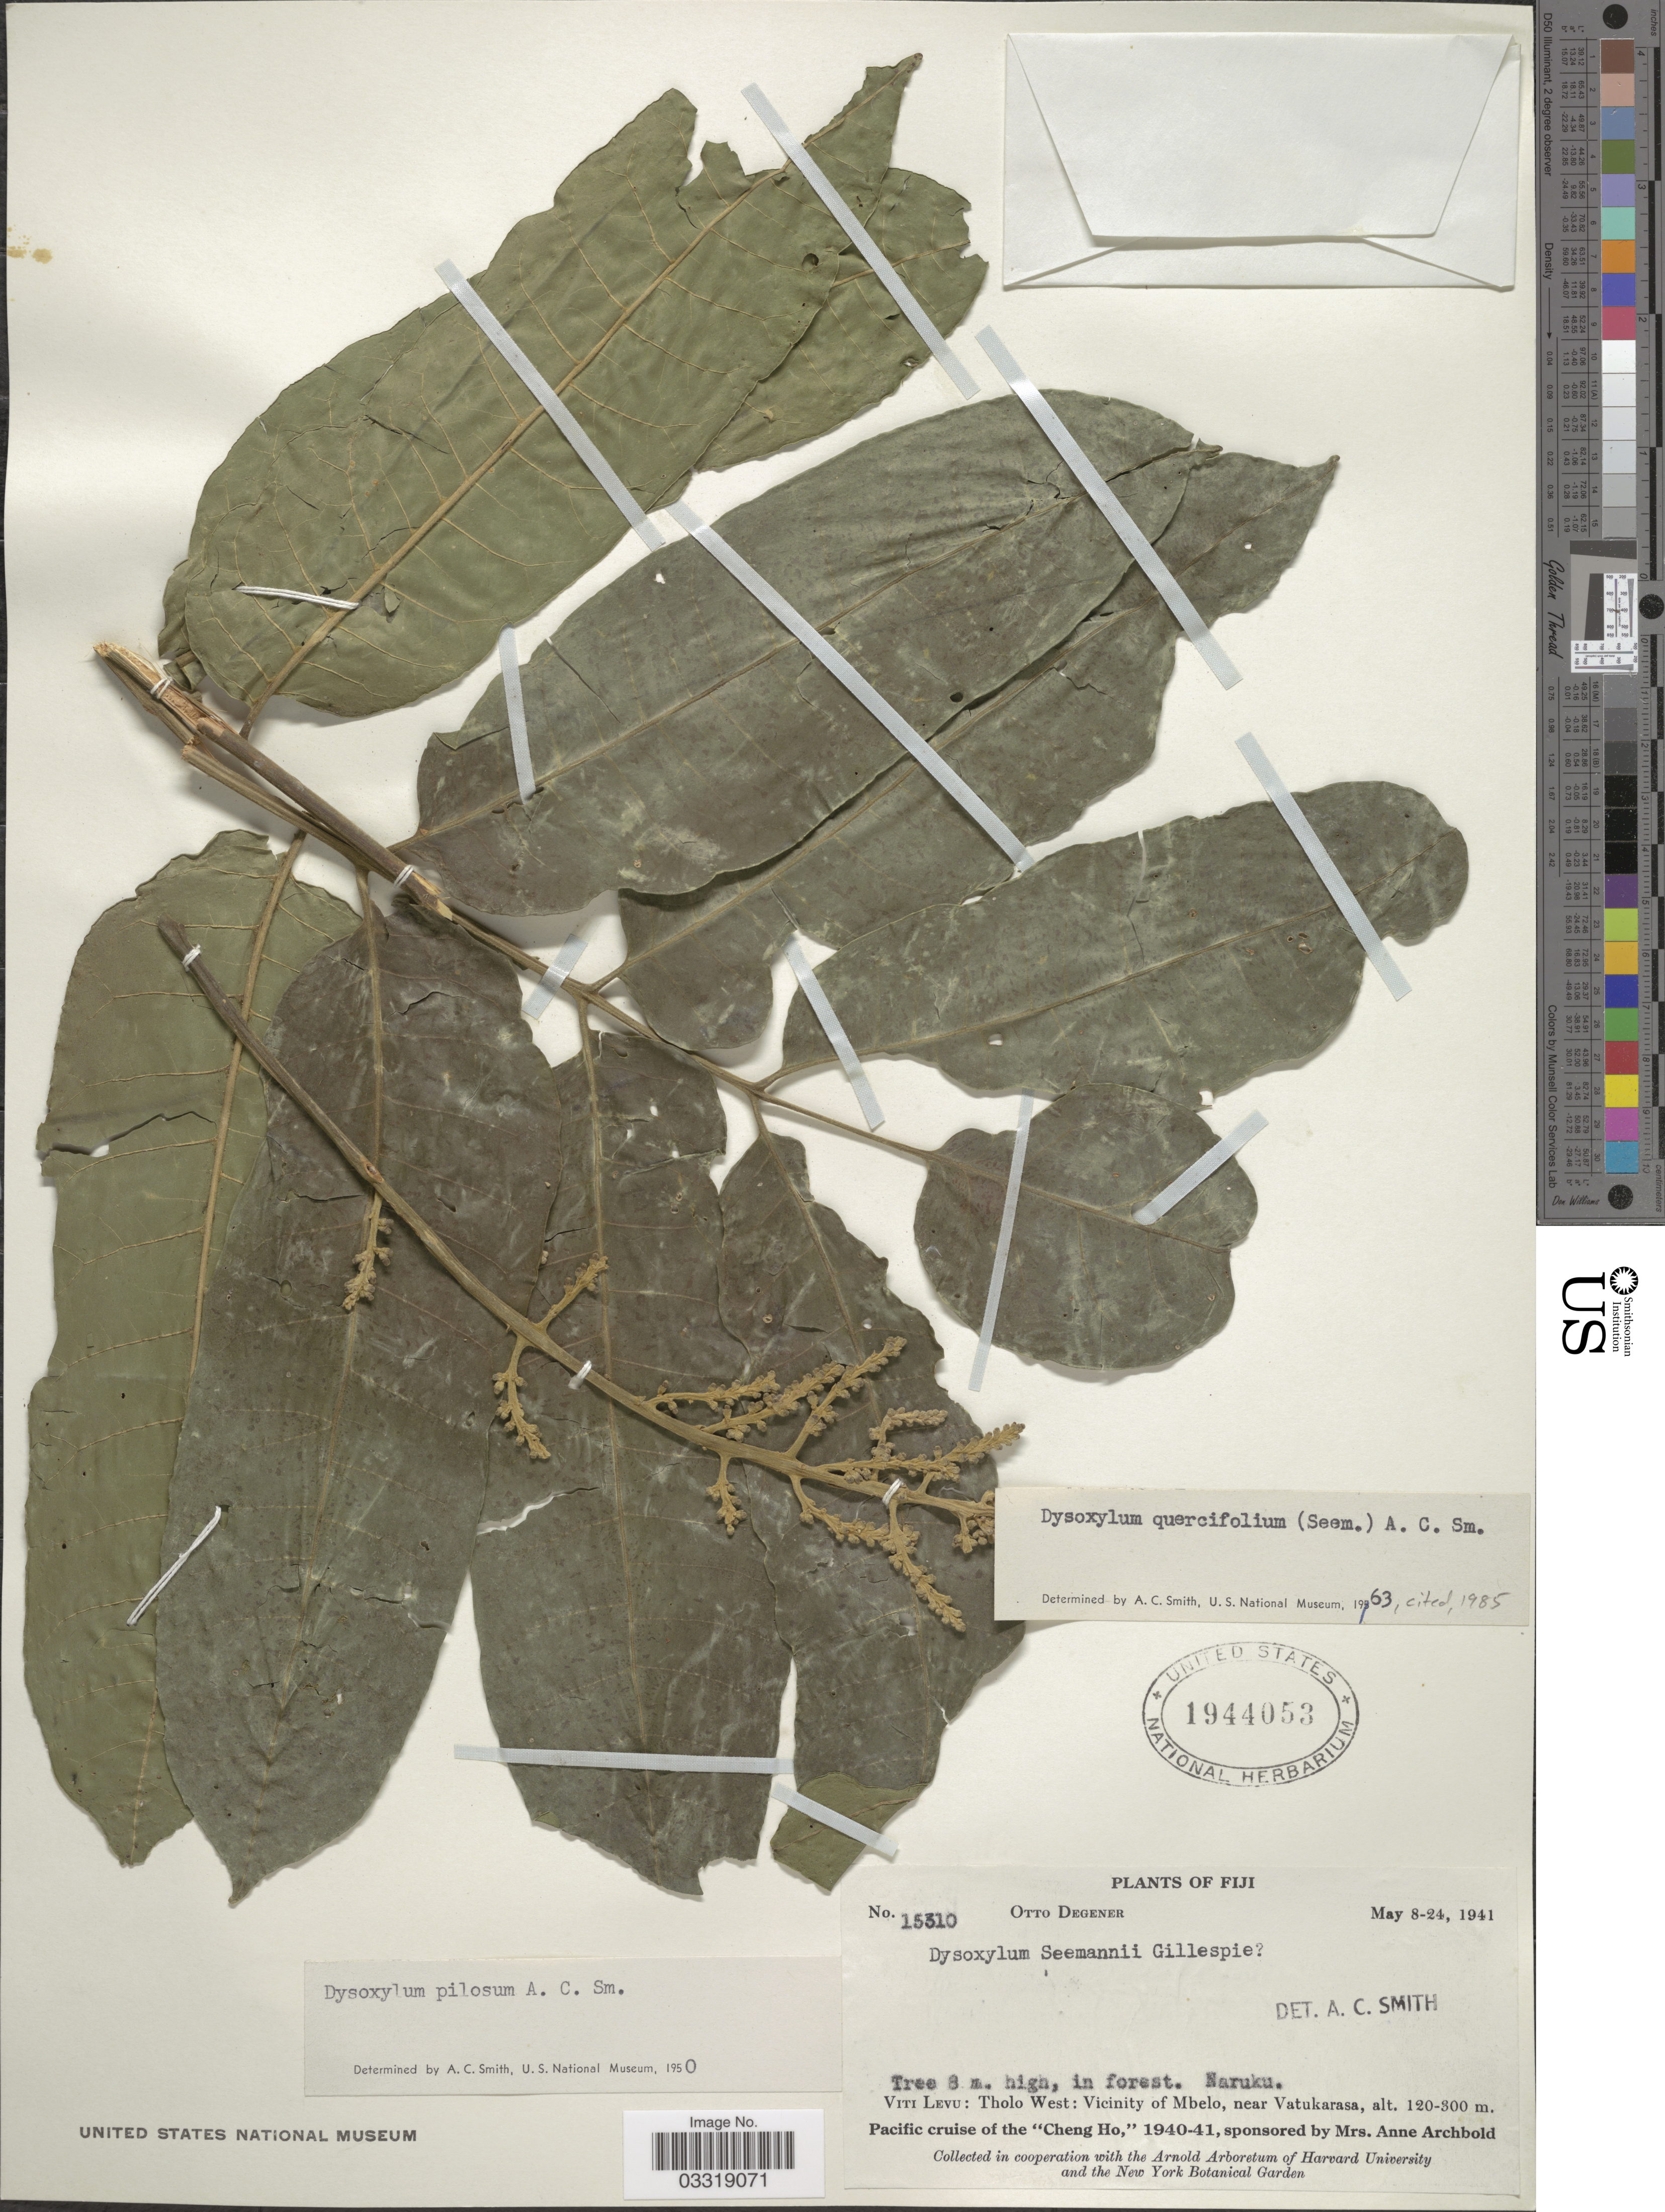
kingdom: Plantae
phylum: Tracheophyta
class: Magnoliopsida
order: Sapindales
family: Meliaceae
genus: Didymocheton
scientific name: Didymocheton alliaceus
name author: (G. Forst.) Mabb.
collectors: O. Degener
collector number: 15310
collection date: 1941-05-08/1941-05-24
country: Fiji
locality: Viti Levu: Tholo West: Vicinity of Mbelo, near Vatukarasa.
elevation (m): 120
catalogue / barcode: US 1944053